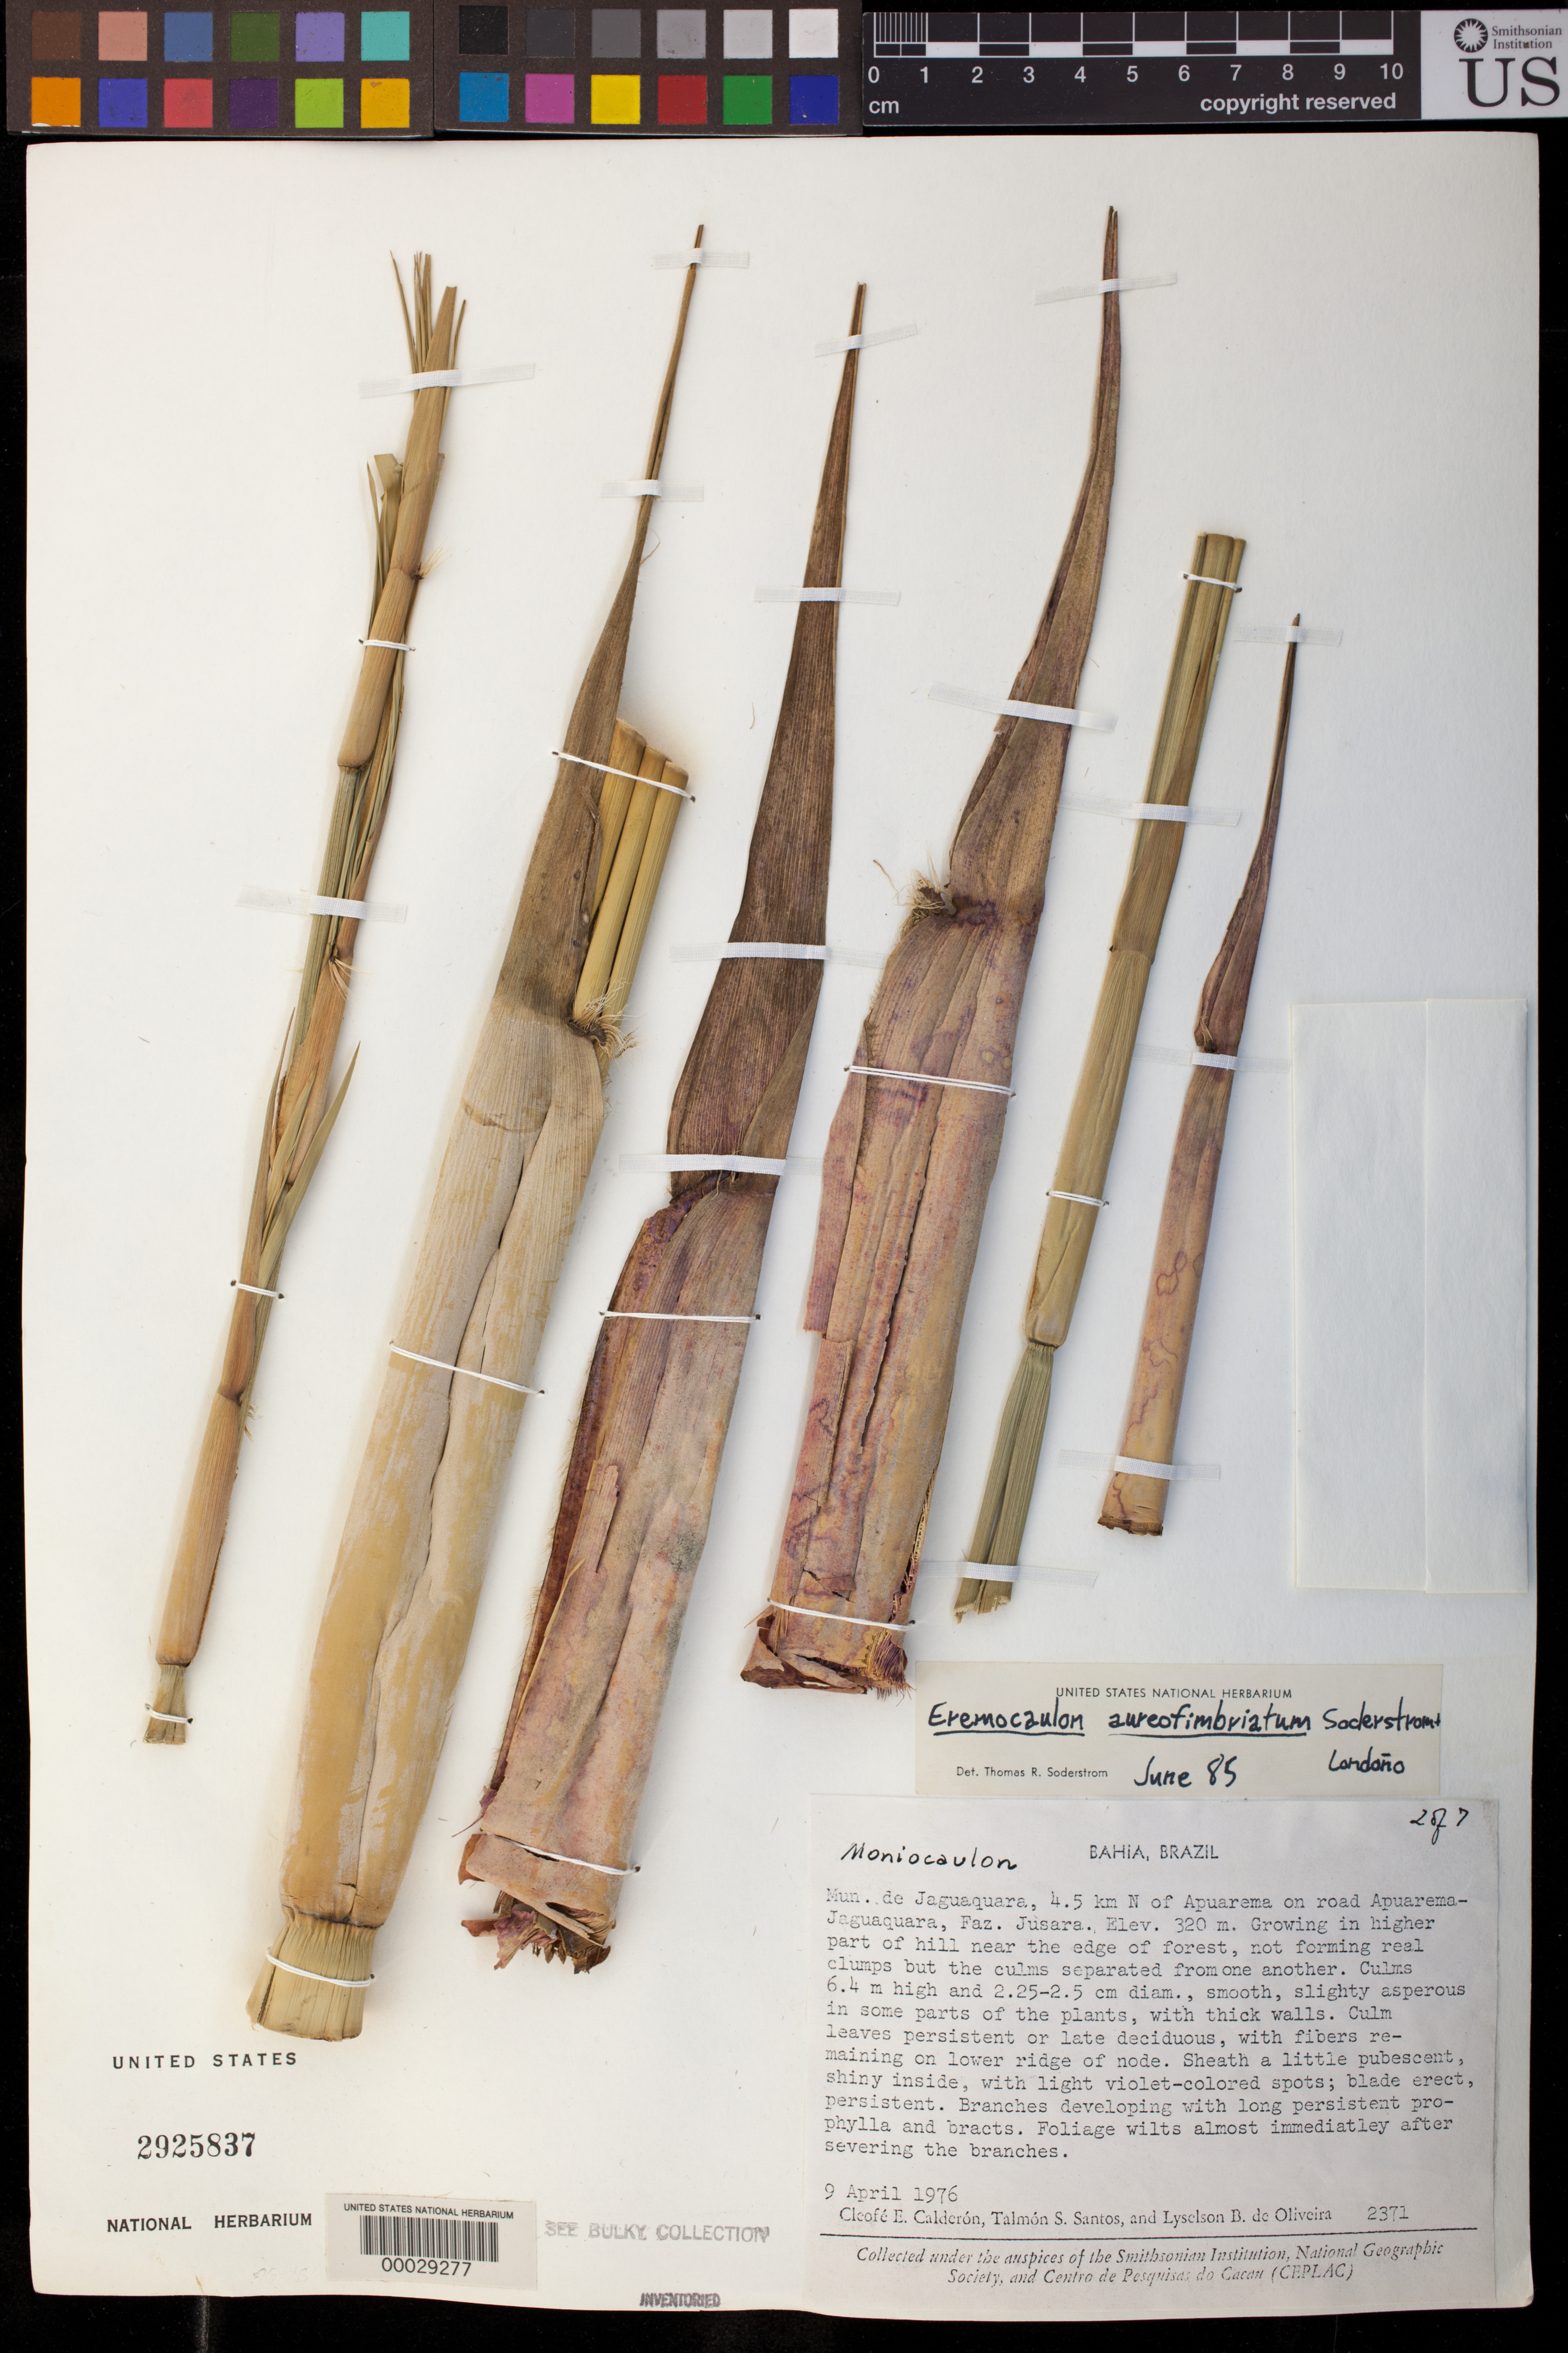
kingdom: Plantae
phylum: Tracheophyta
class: Liliopsida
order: Poales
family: Poaceae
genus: Eremocaulon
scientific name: Eremocaulon aureofimbriatum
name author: Soderstr. & Londoño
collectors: C. E. Calderón, T. S. Santos & L. de Oliveira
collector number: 2371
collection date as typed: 09 Apr 1976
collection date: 1976-04-09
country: Brazil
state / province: Bahia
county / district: Jaguaquara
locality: Apuarema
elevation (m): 320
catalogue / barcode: US 2925837